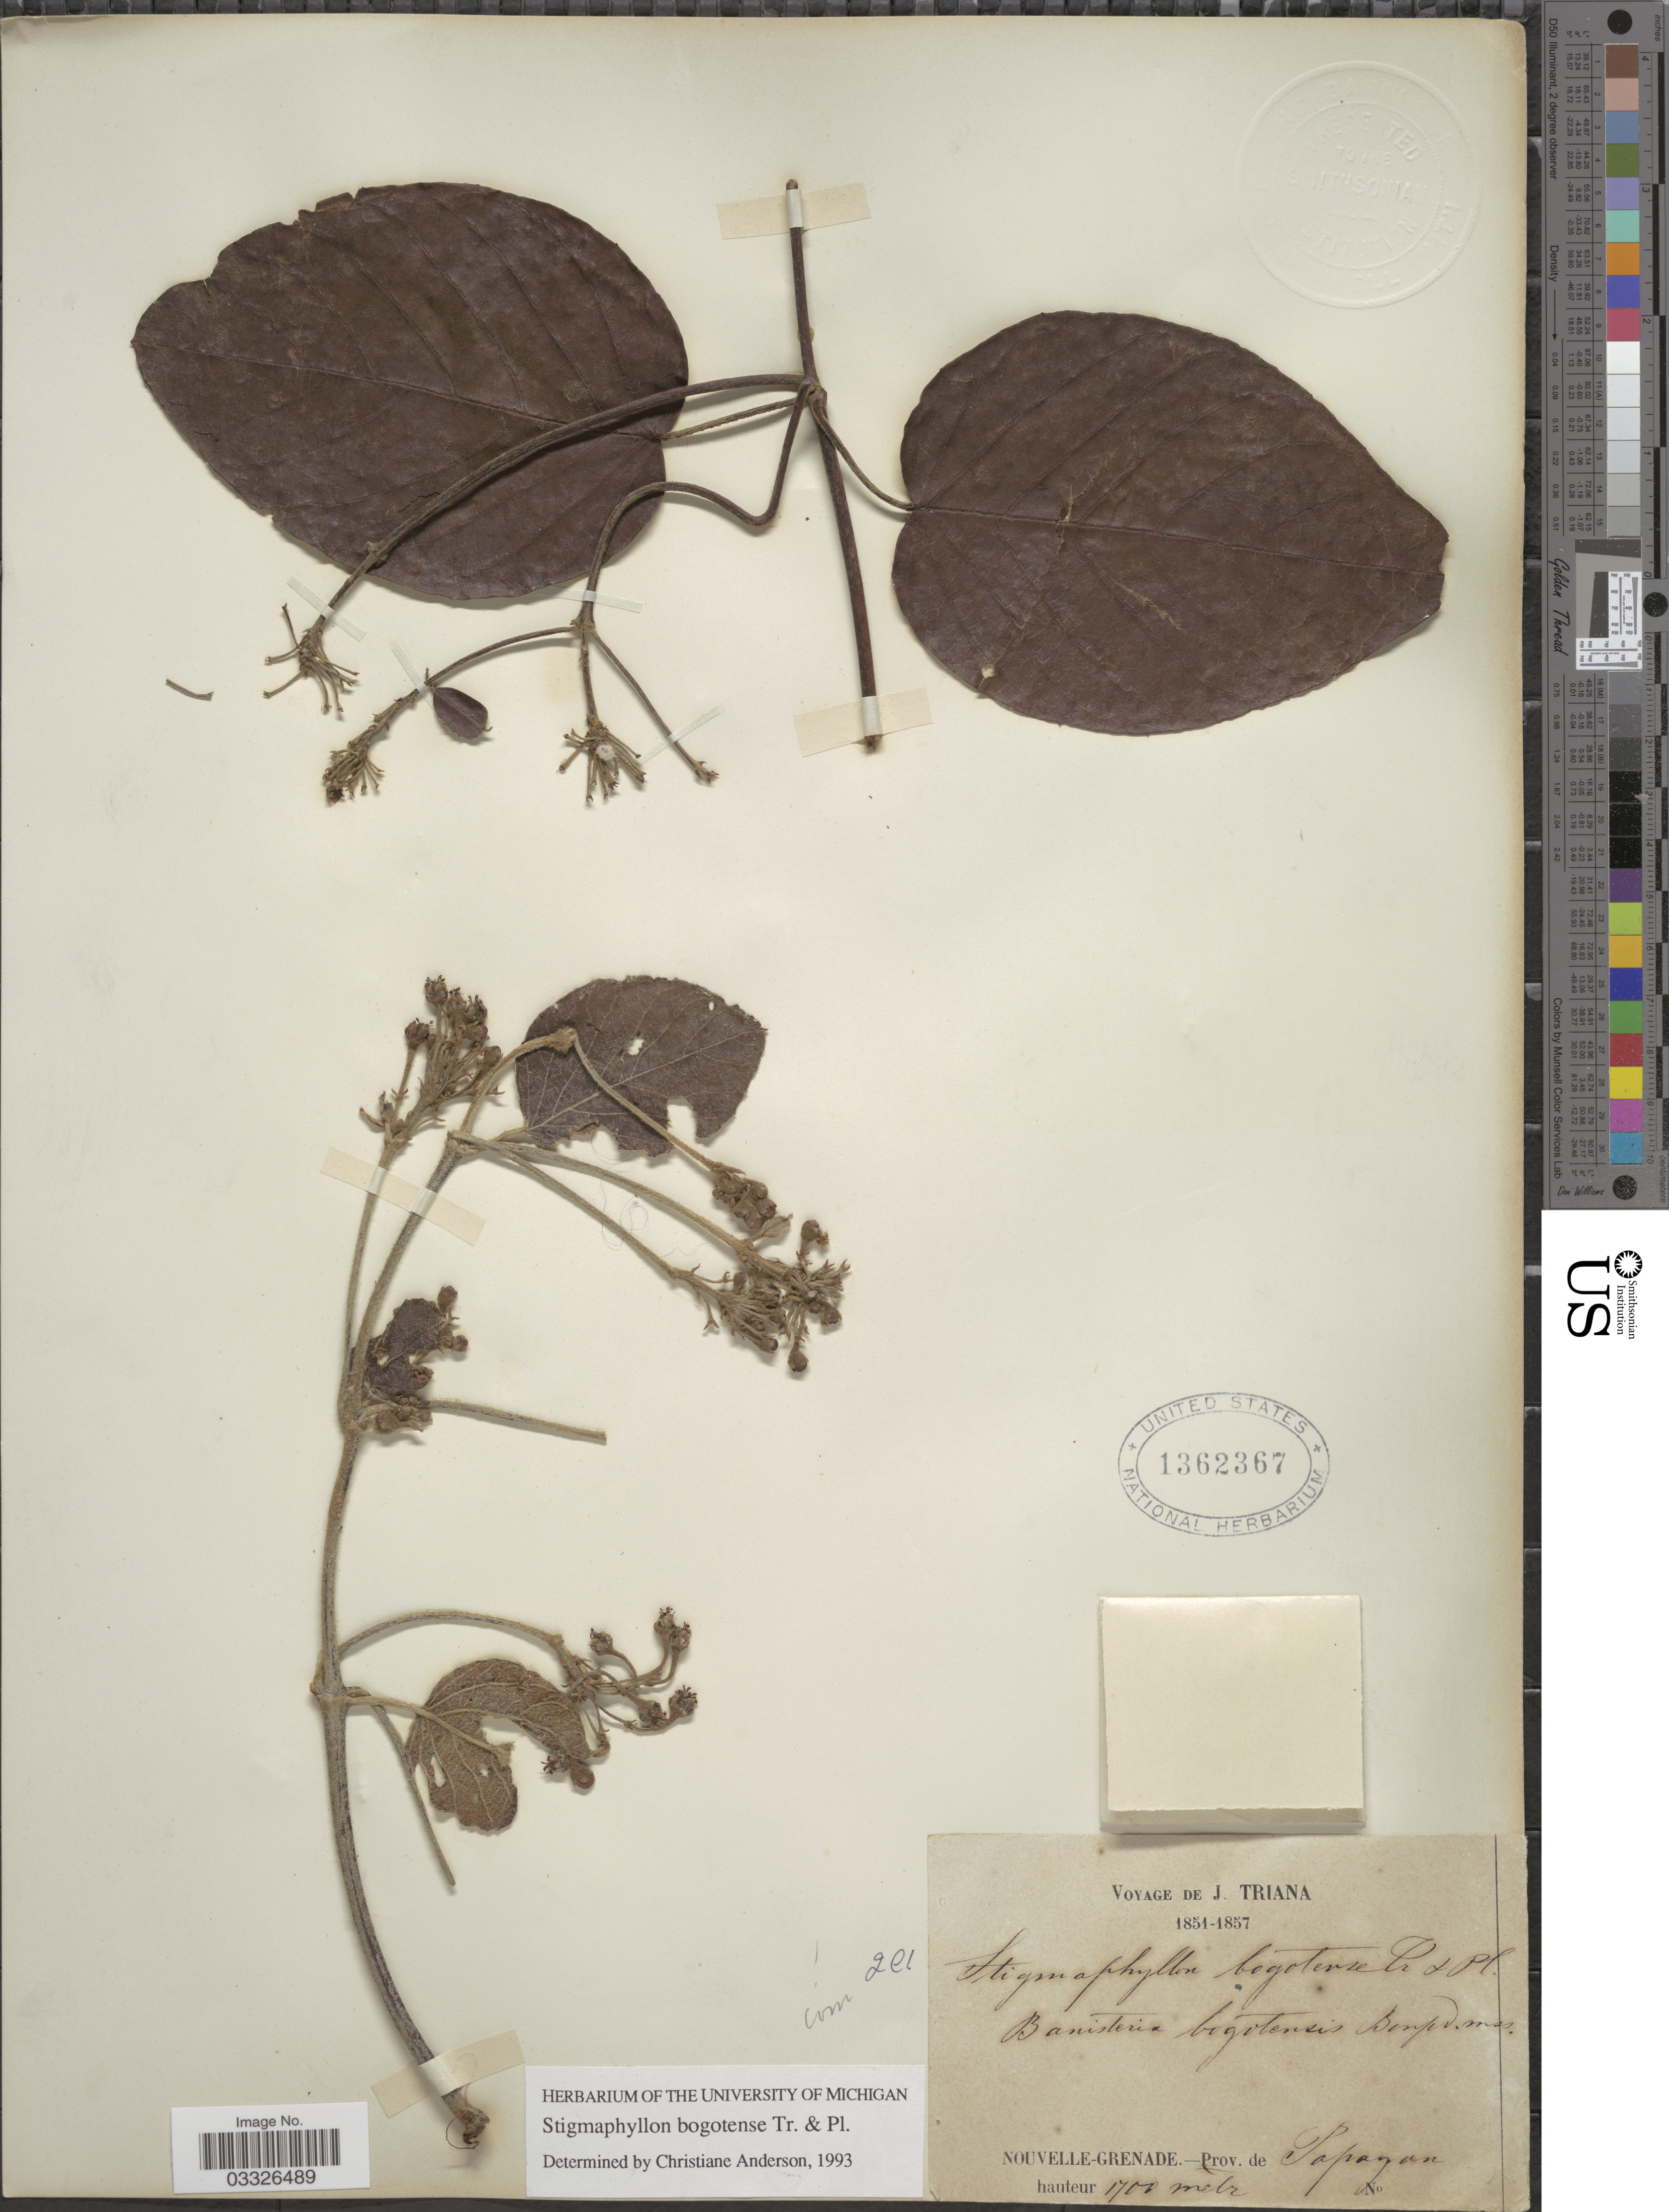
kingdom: Plantae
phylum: Tracheophyta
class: Magnoliopsida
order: Malpighiales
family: Malpighiaceae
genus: Stigmaphyllon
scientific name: Stigmaphyllon bogotense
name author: Triana & Planch.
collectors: J. Triana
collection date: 1851/1857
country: Colombia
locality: Nouvelle- Grenade. Prov. de Popayan.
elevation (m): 1700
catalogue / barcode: US 1362367